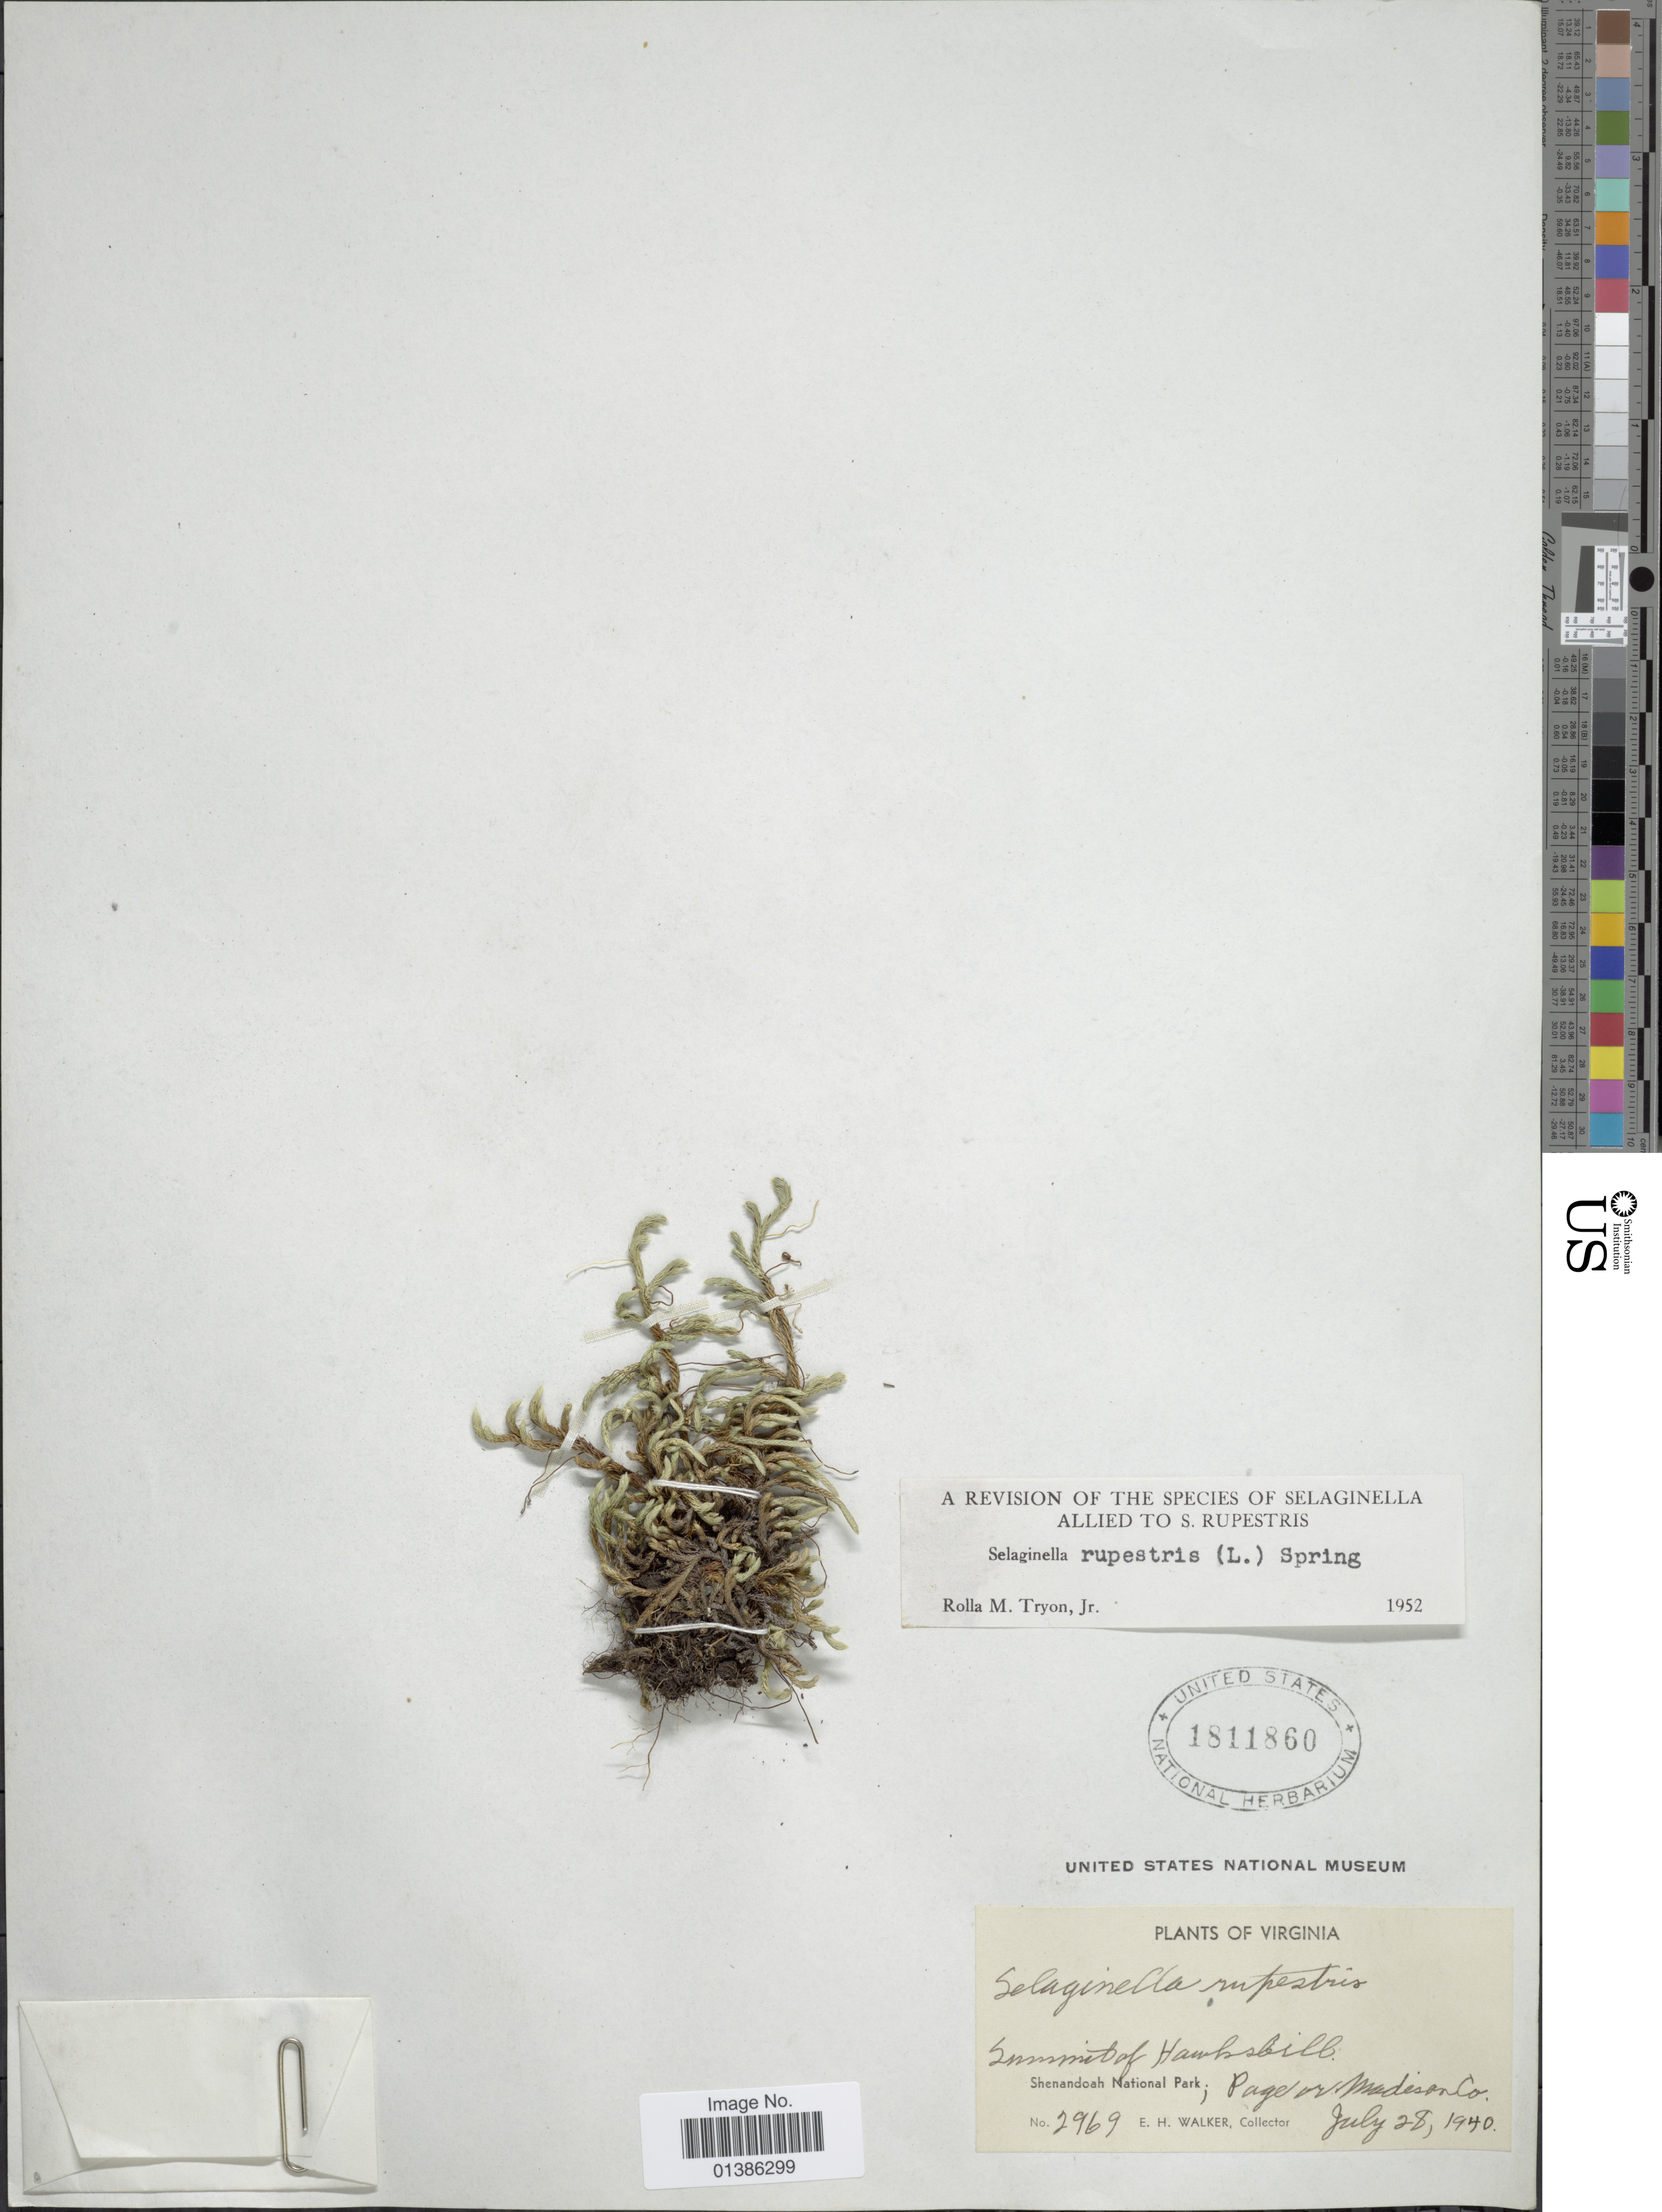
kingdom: Plantae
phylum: Tracheophyta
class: Lycopodiopsida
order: Selaginellales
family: Selaginellaceae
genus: Selaginella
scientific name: Selaginella rupestris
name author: (L.) Spring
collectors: E. H. Walker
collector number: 2969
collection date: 1940-07-28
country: United States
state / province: Virginia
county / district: Madison / Page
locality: Summit of Hawksbill, Shenandoah National Park; Page or Madison Co.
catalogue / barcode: US 1811860